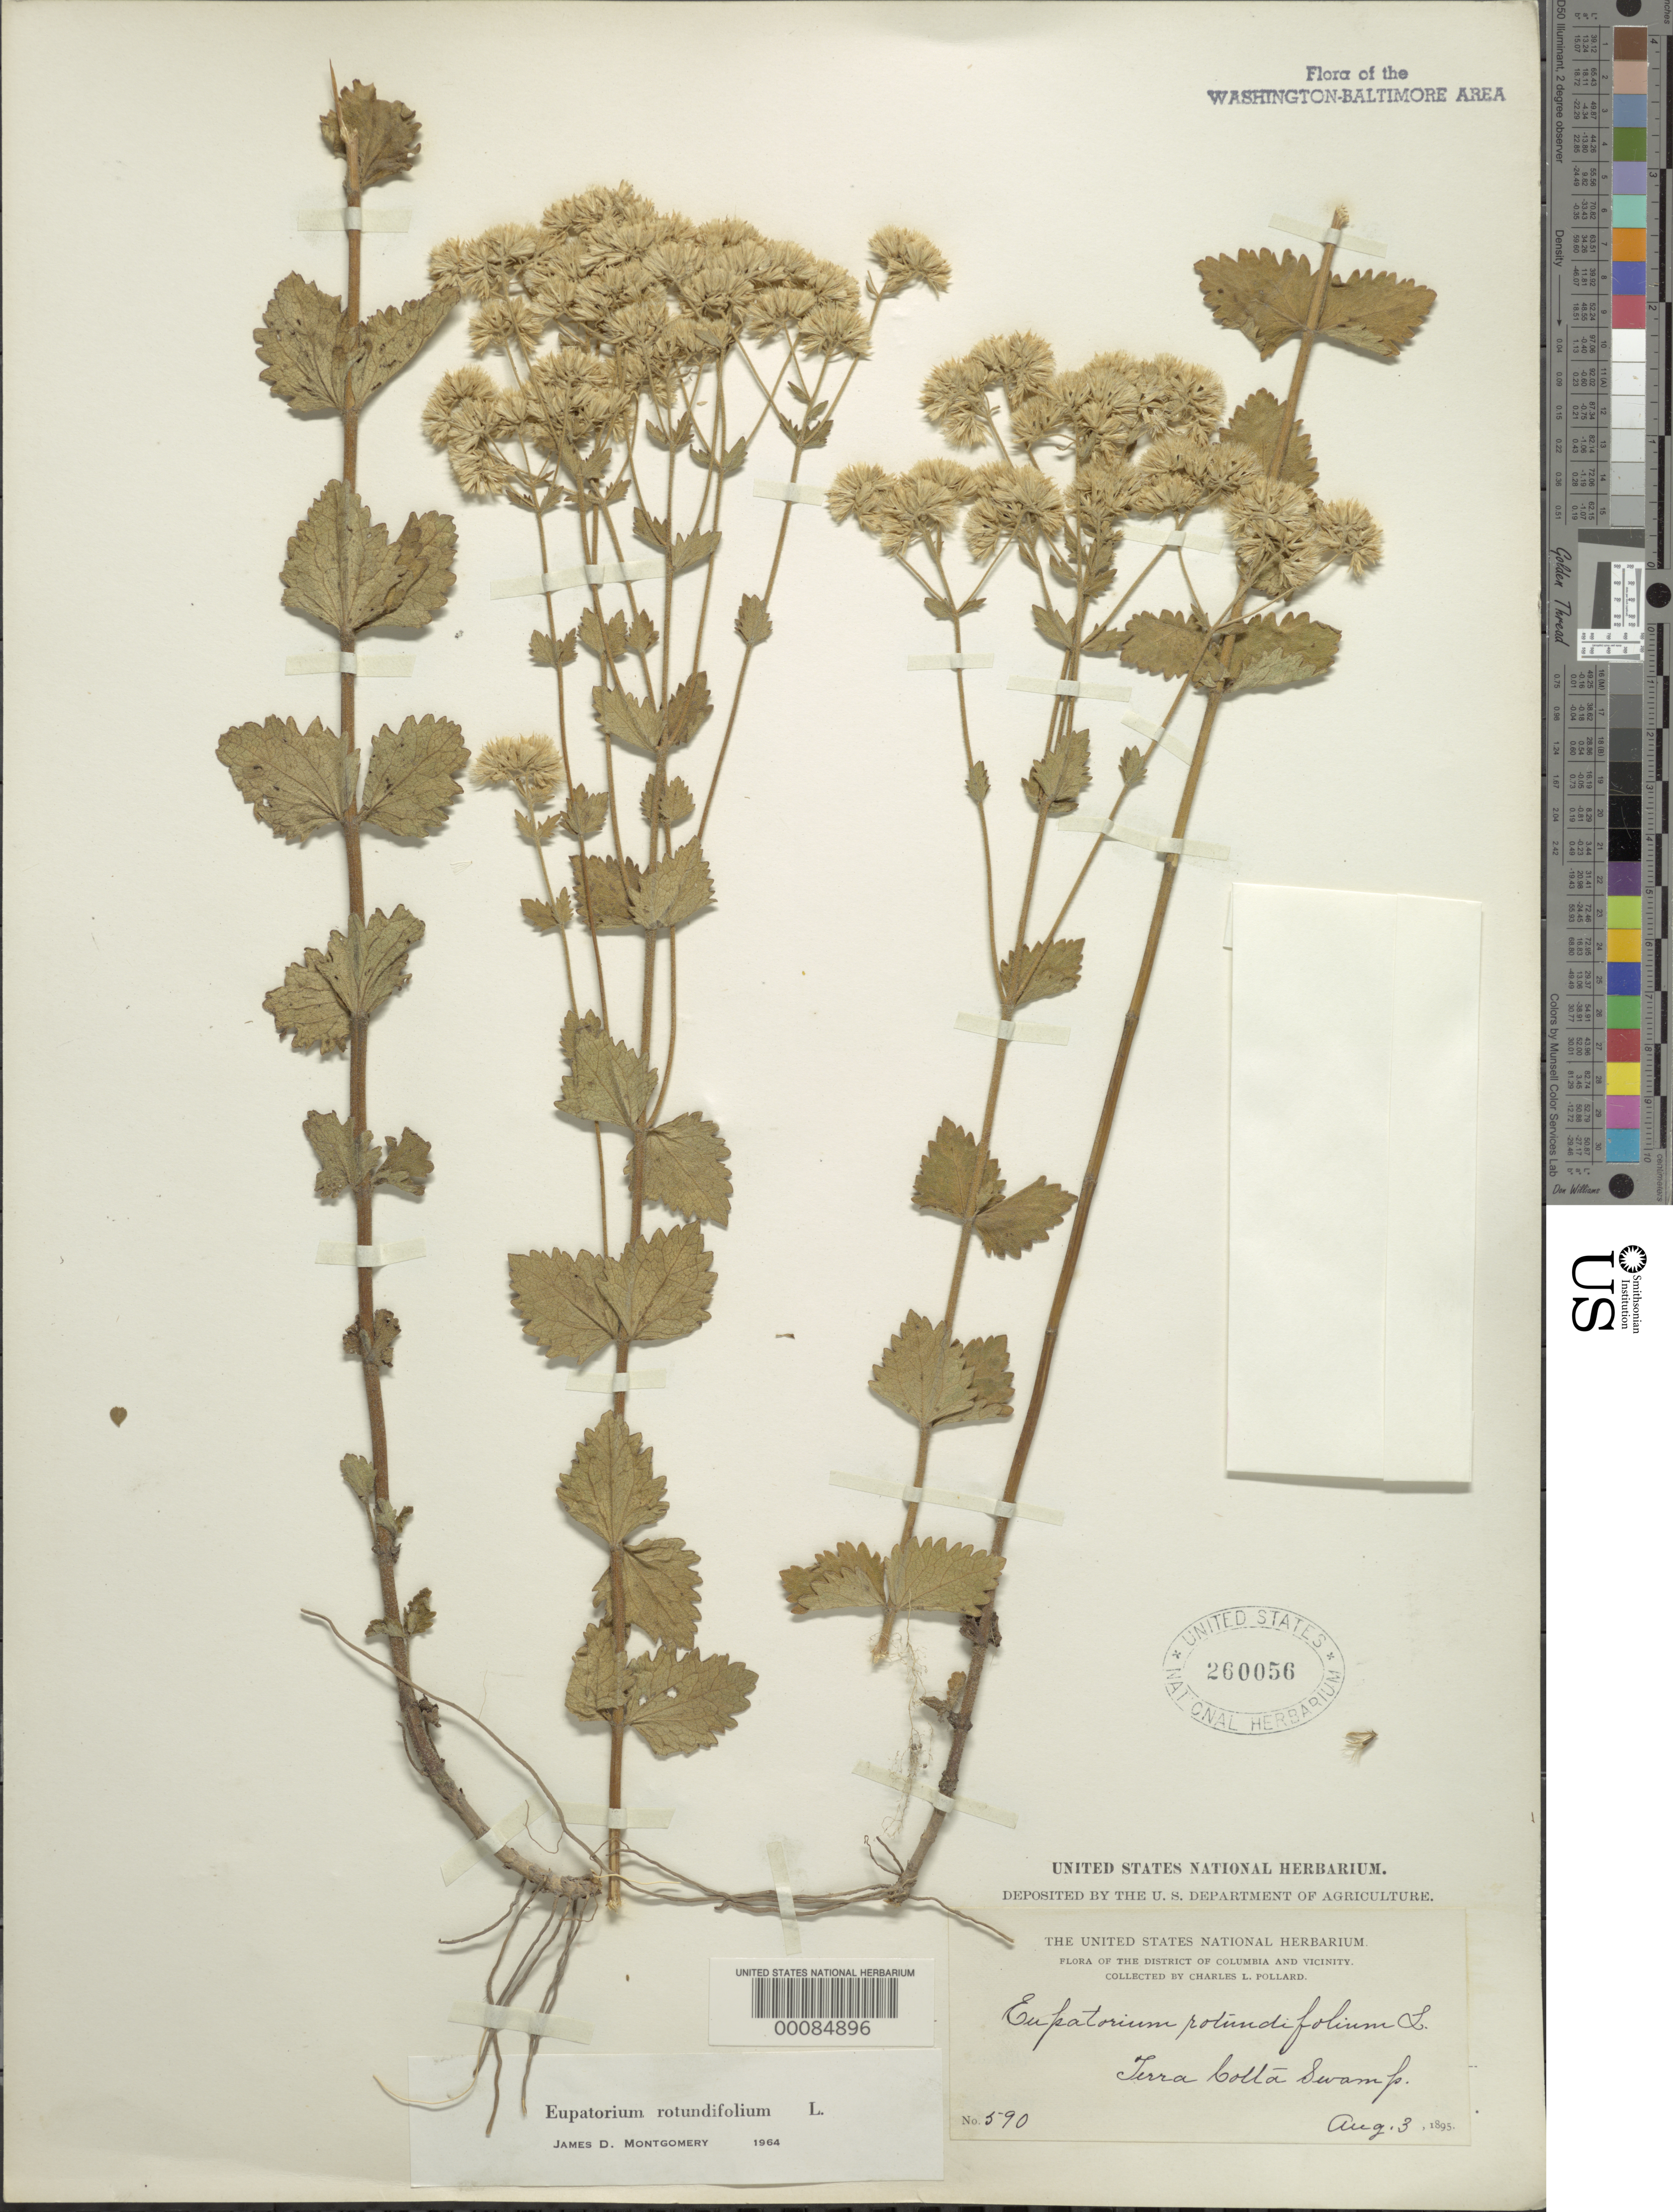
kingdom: Plantae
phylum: Tracheophyta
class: Magnoliopsida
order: Asterales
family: Asteraceae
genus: Eupatorium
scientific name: Eupatorium rotundifolium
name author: L.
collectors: C. L. Pollard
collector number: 590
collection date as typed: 03 Aug 1895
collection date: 1895-08-03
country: United States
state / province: District of Columbia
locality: Terra Cotta Swamp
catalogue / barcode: US 260056